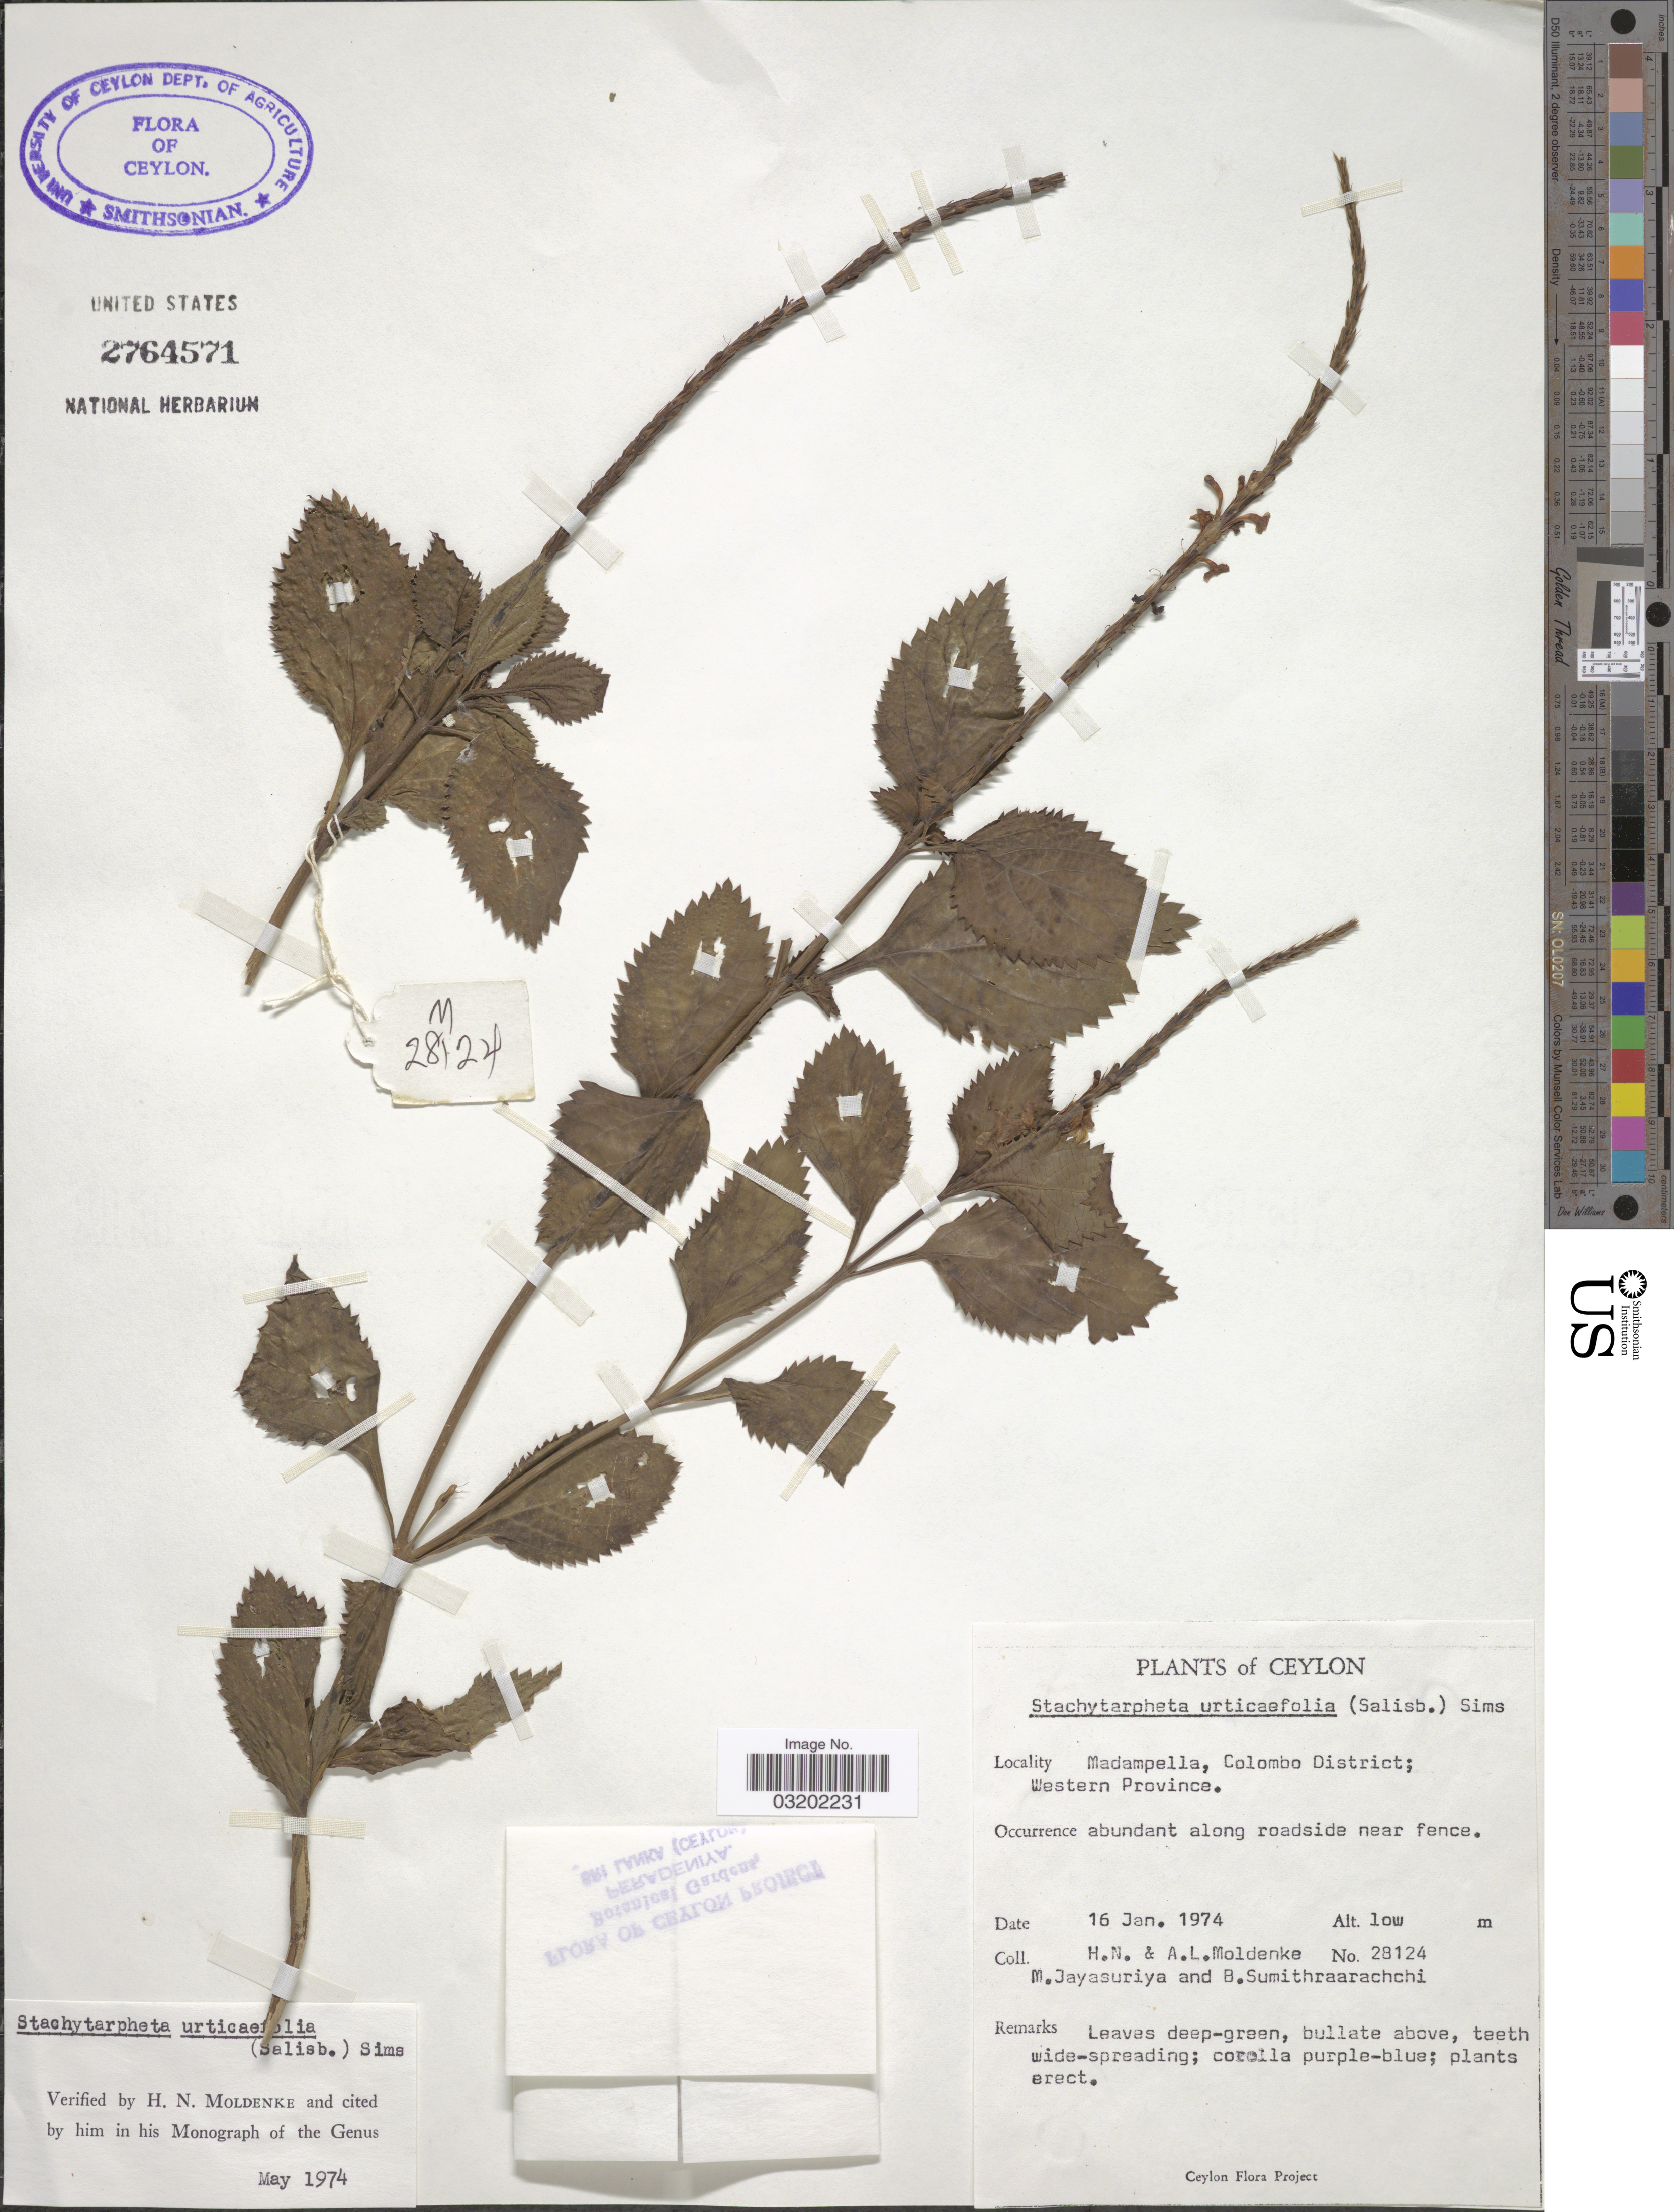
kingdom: Plantae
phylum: Tracheophyta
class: Magnoliopsida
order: Lamiales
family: Verbenaceae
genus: Stachytarpheta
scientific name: Stachytarpheta urticifolia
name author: Sims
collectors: H. N. Moldenke, A. L. Moldenke, M. Jayasuriya & D. B. Sumithraarachchi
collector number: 28124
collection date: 1974-01-16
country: Sri Lanka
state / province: Western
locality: Ceylon. Madampella, Colombo District.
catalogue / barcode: US 2764571